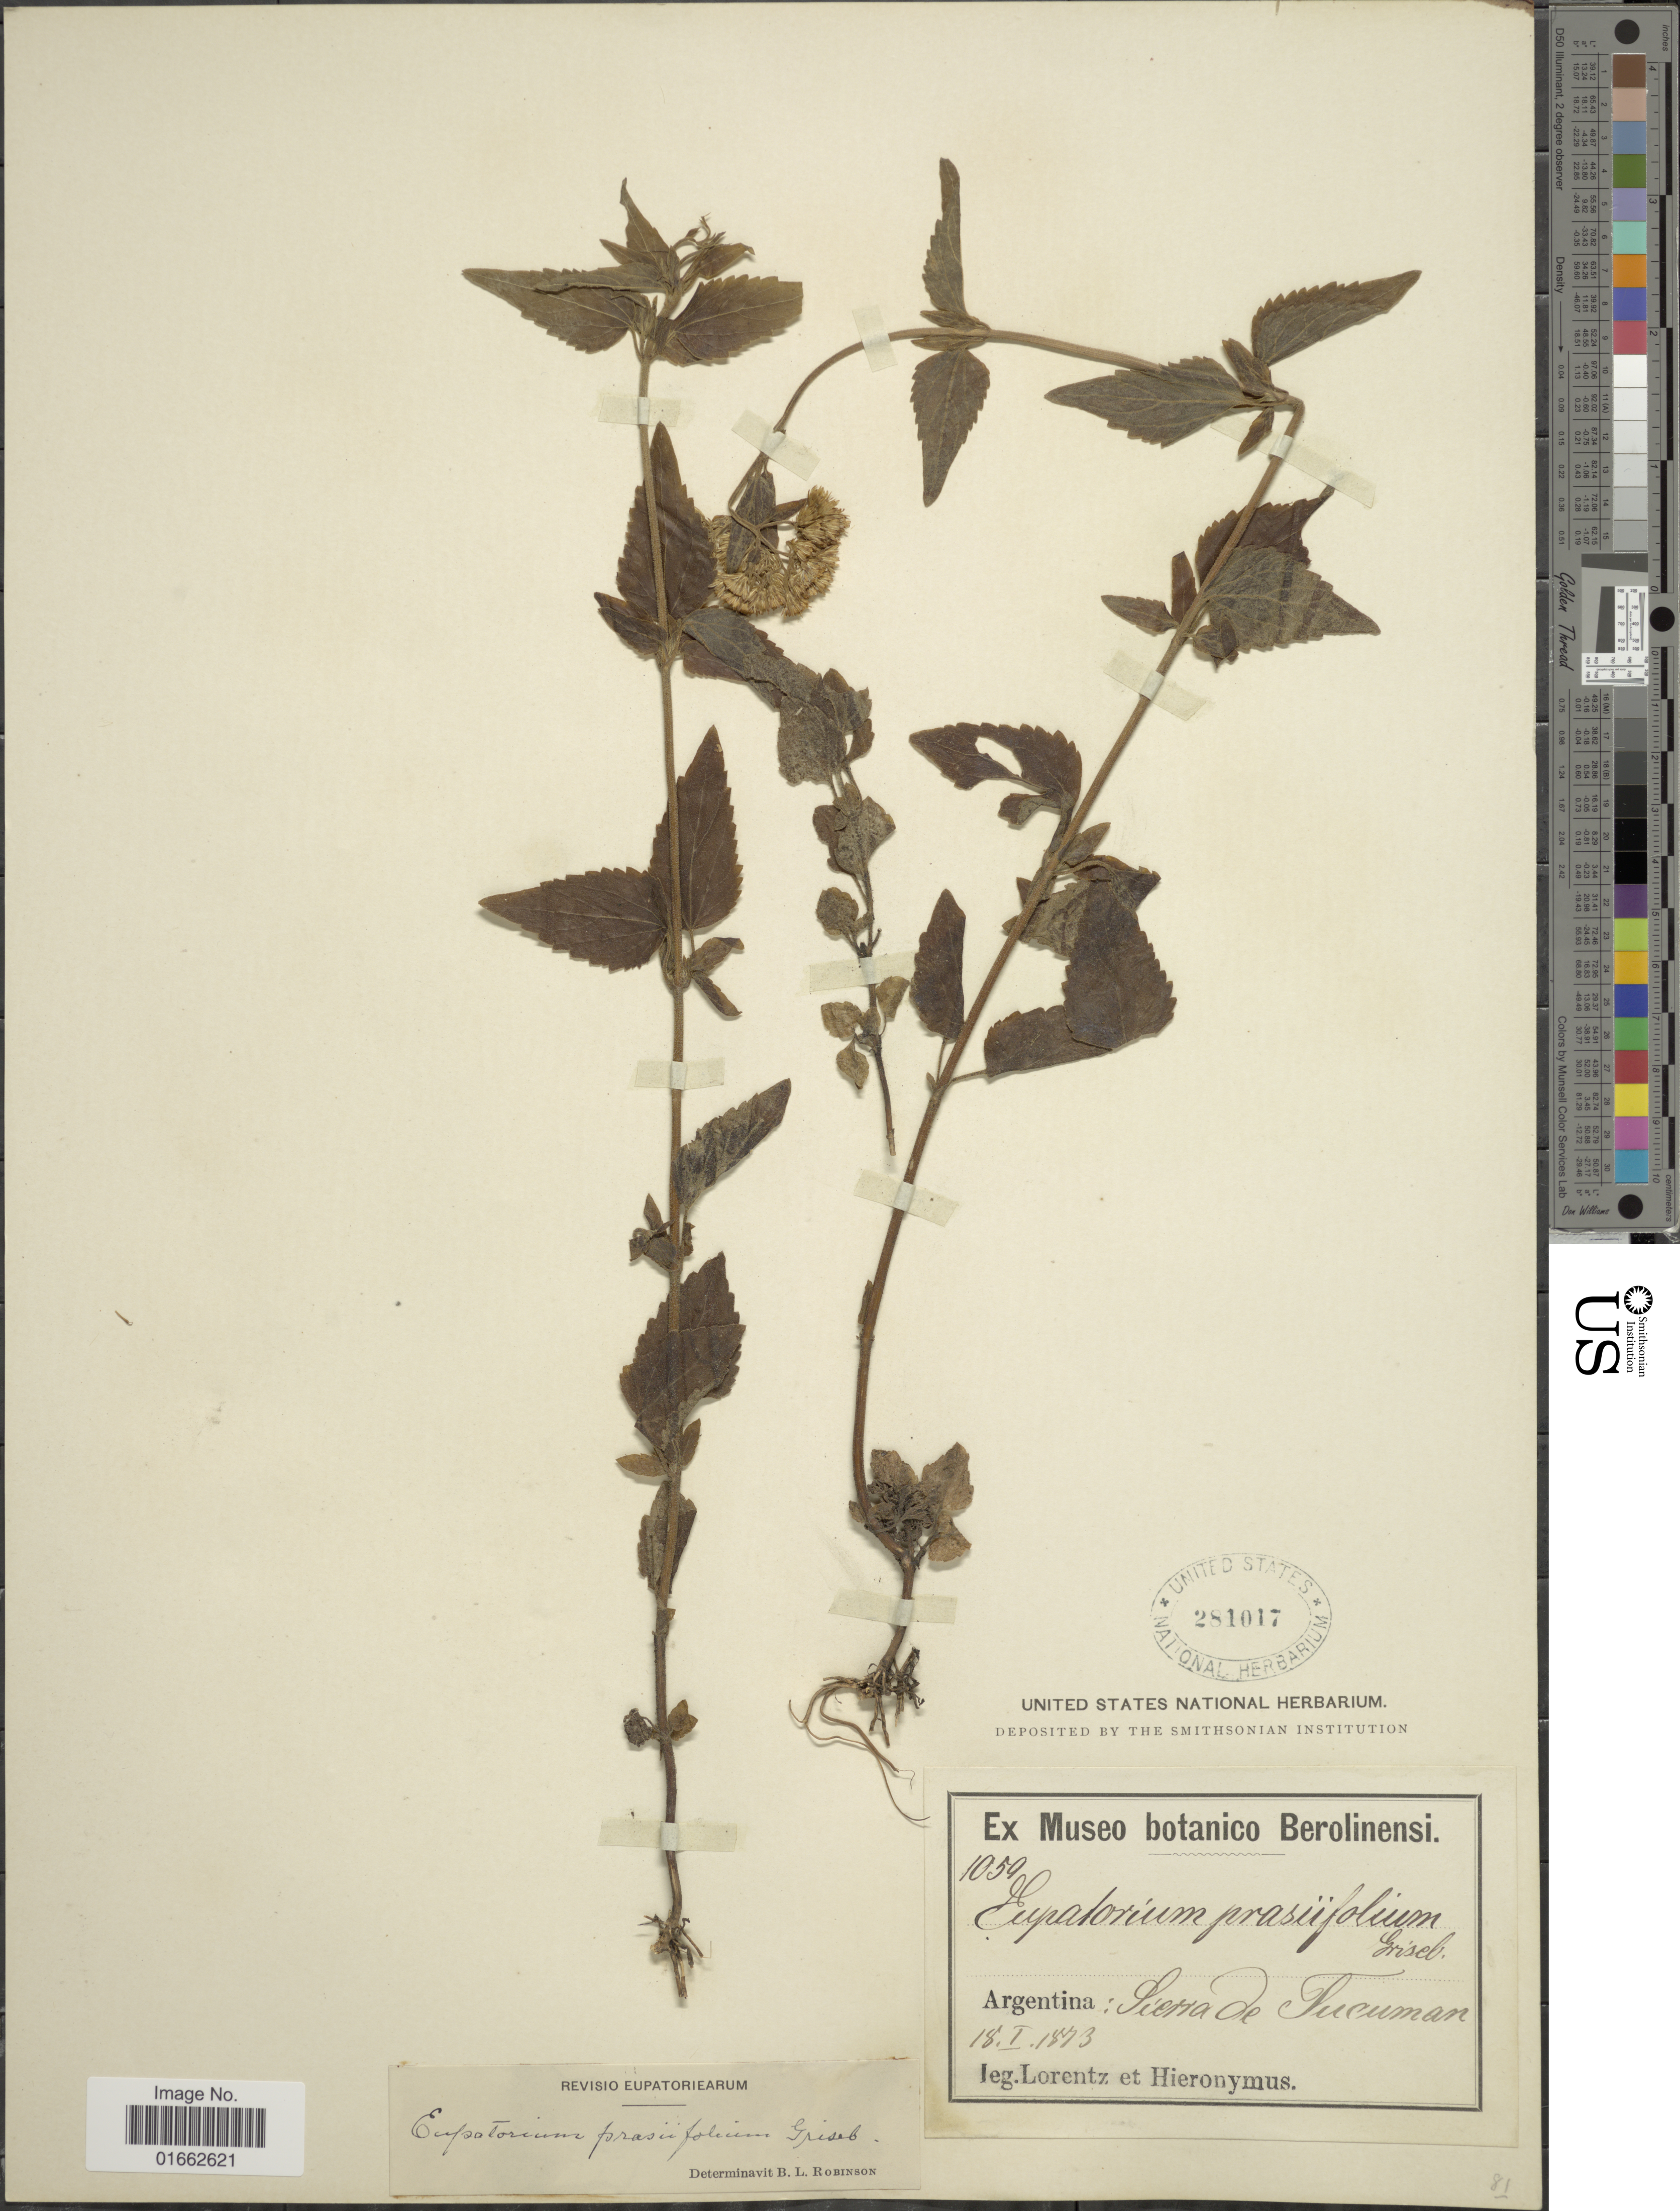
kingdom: Plantae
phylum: Tracheophyta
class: Magnoliopsida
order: Asterales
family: Asteraceae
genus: Fleischmannia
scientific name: Fleischmannia prasiifolia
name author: (Griseb.) R.M. King & H. Rob.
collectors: -. Lorentz & -. Hieronymus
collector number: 1059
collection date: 1873-01-18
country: Argentina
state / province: Tucuman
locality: Sierra de Tucuman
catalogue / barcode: US 281017